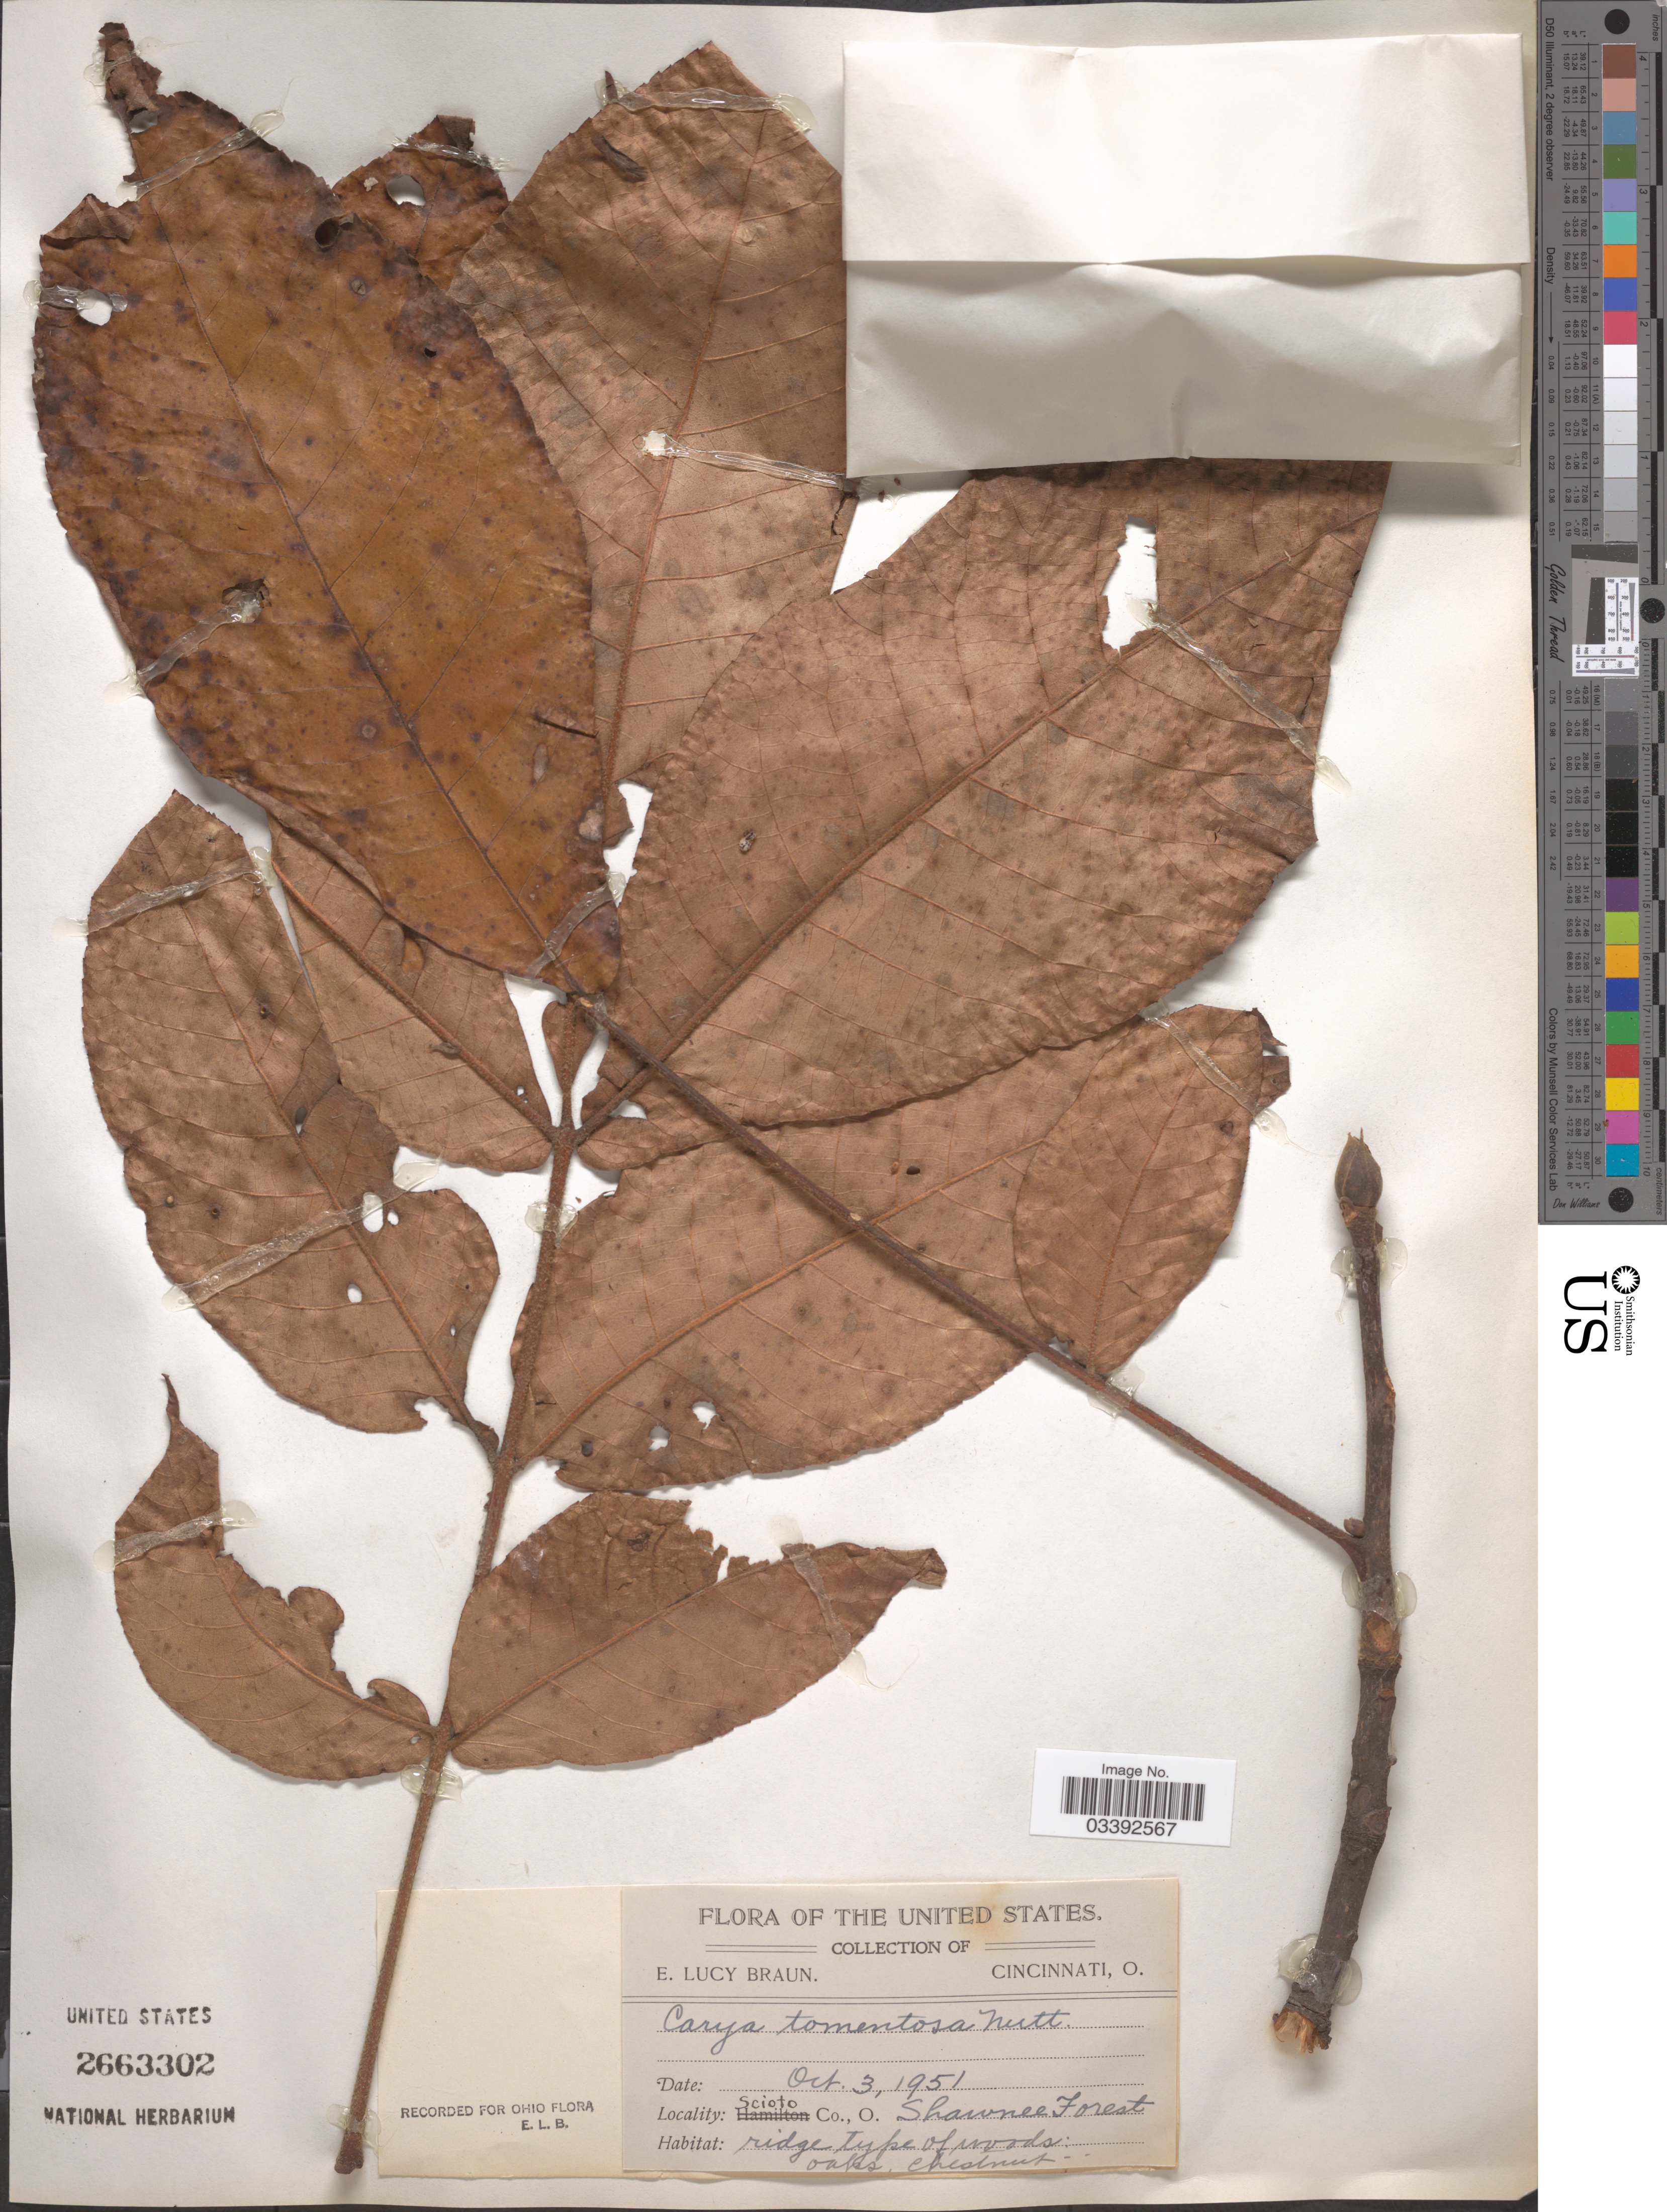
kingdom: Plantae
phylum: Tracheophyta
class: Magnoliopsida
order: Fagales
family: Juglandaceae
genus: Carya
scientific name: Carya tomentosa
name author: (Lam.) Nutt.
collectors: E. L. Braun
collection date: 1951-10-03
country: United States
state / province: Ohio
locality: Scioto Co. Shawnee Forest.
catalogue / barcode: US 2663302